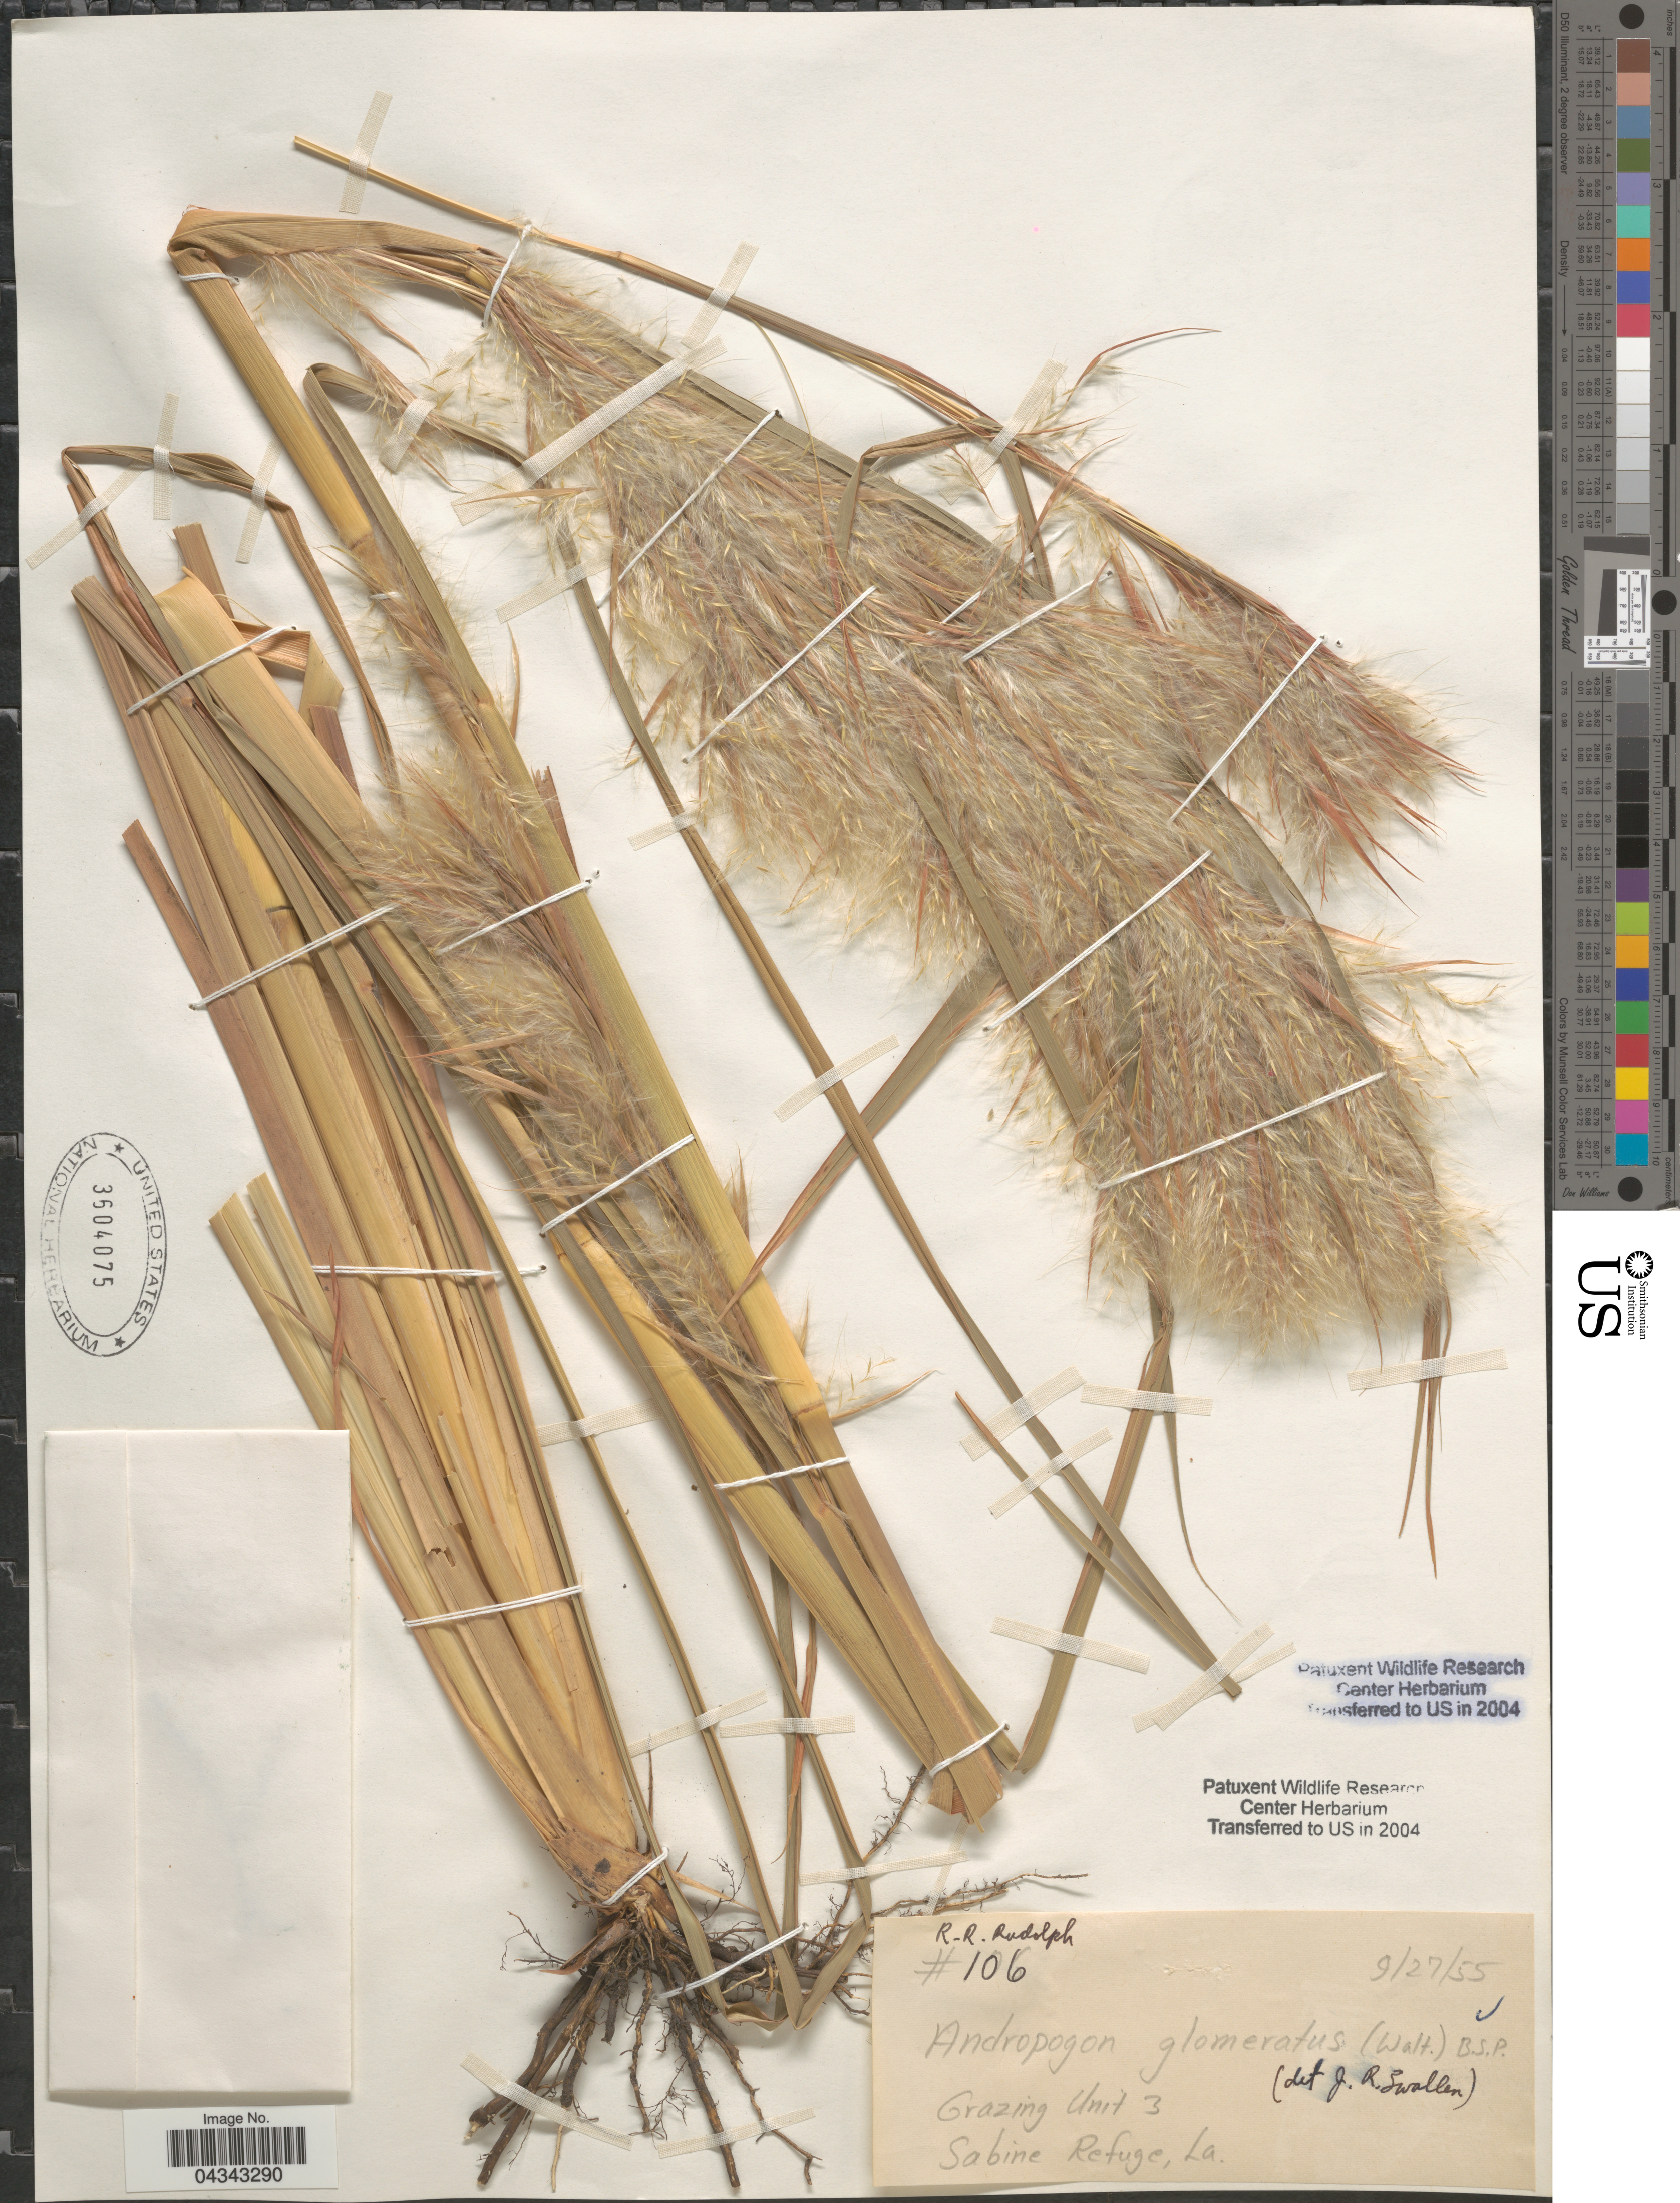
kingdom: Plantae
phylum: Tracheophyta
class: Liliopsida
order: Poales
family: Poaceae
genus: Andropogon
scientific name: Andropogon glomeratus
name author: (Walter) Britton, Stearns & Poggenb.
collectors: R. Rudolph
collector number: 106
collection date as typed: Transcribed d/m/y: 27/9/55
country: United States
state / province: Louisiana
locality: Grazing Unit 3. Sabine Refuge.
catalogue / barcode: US 3604075